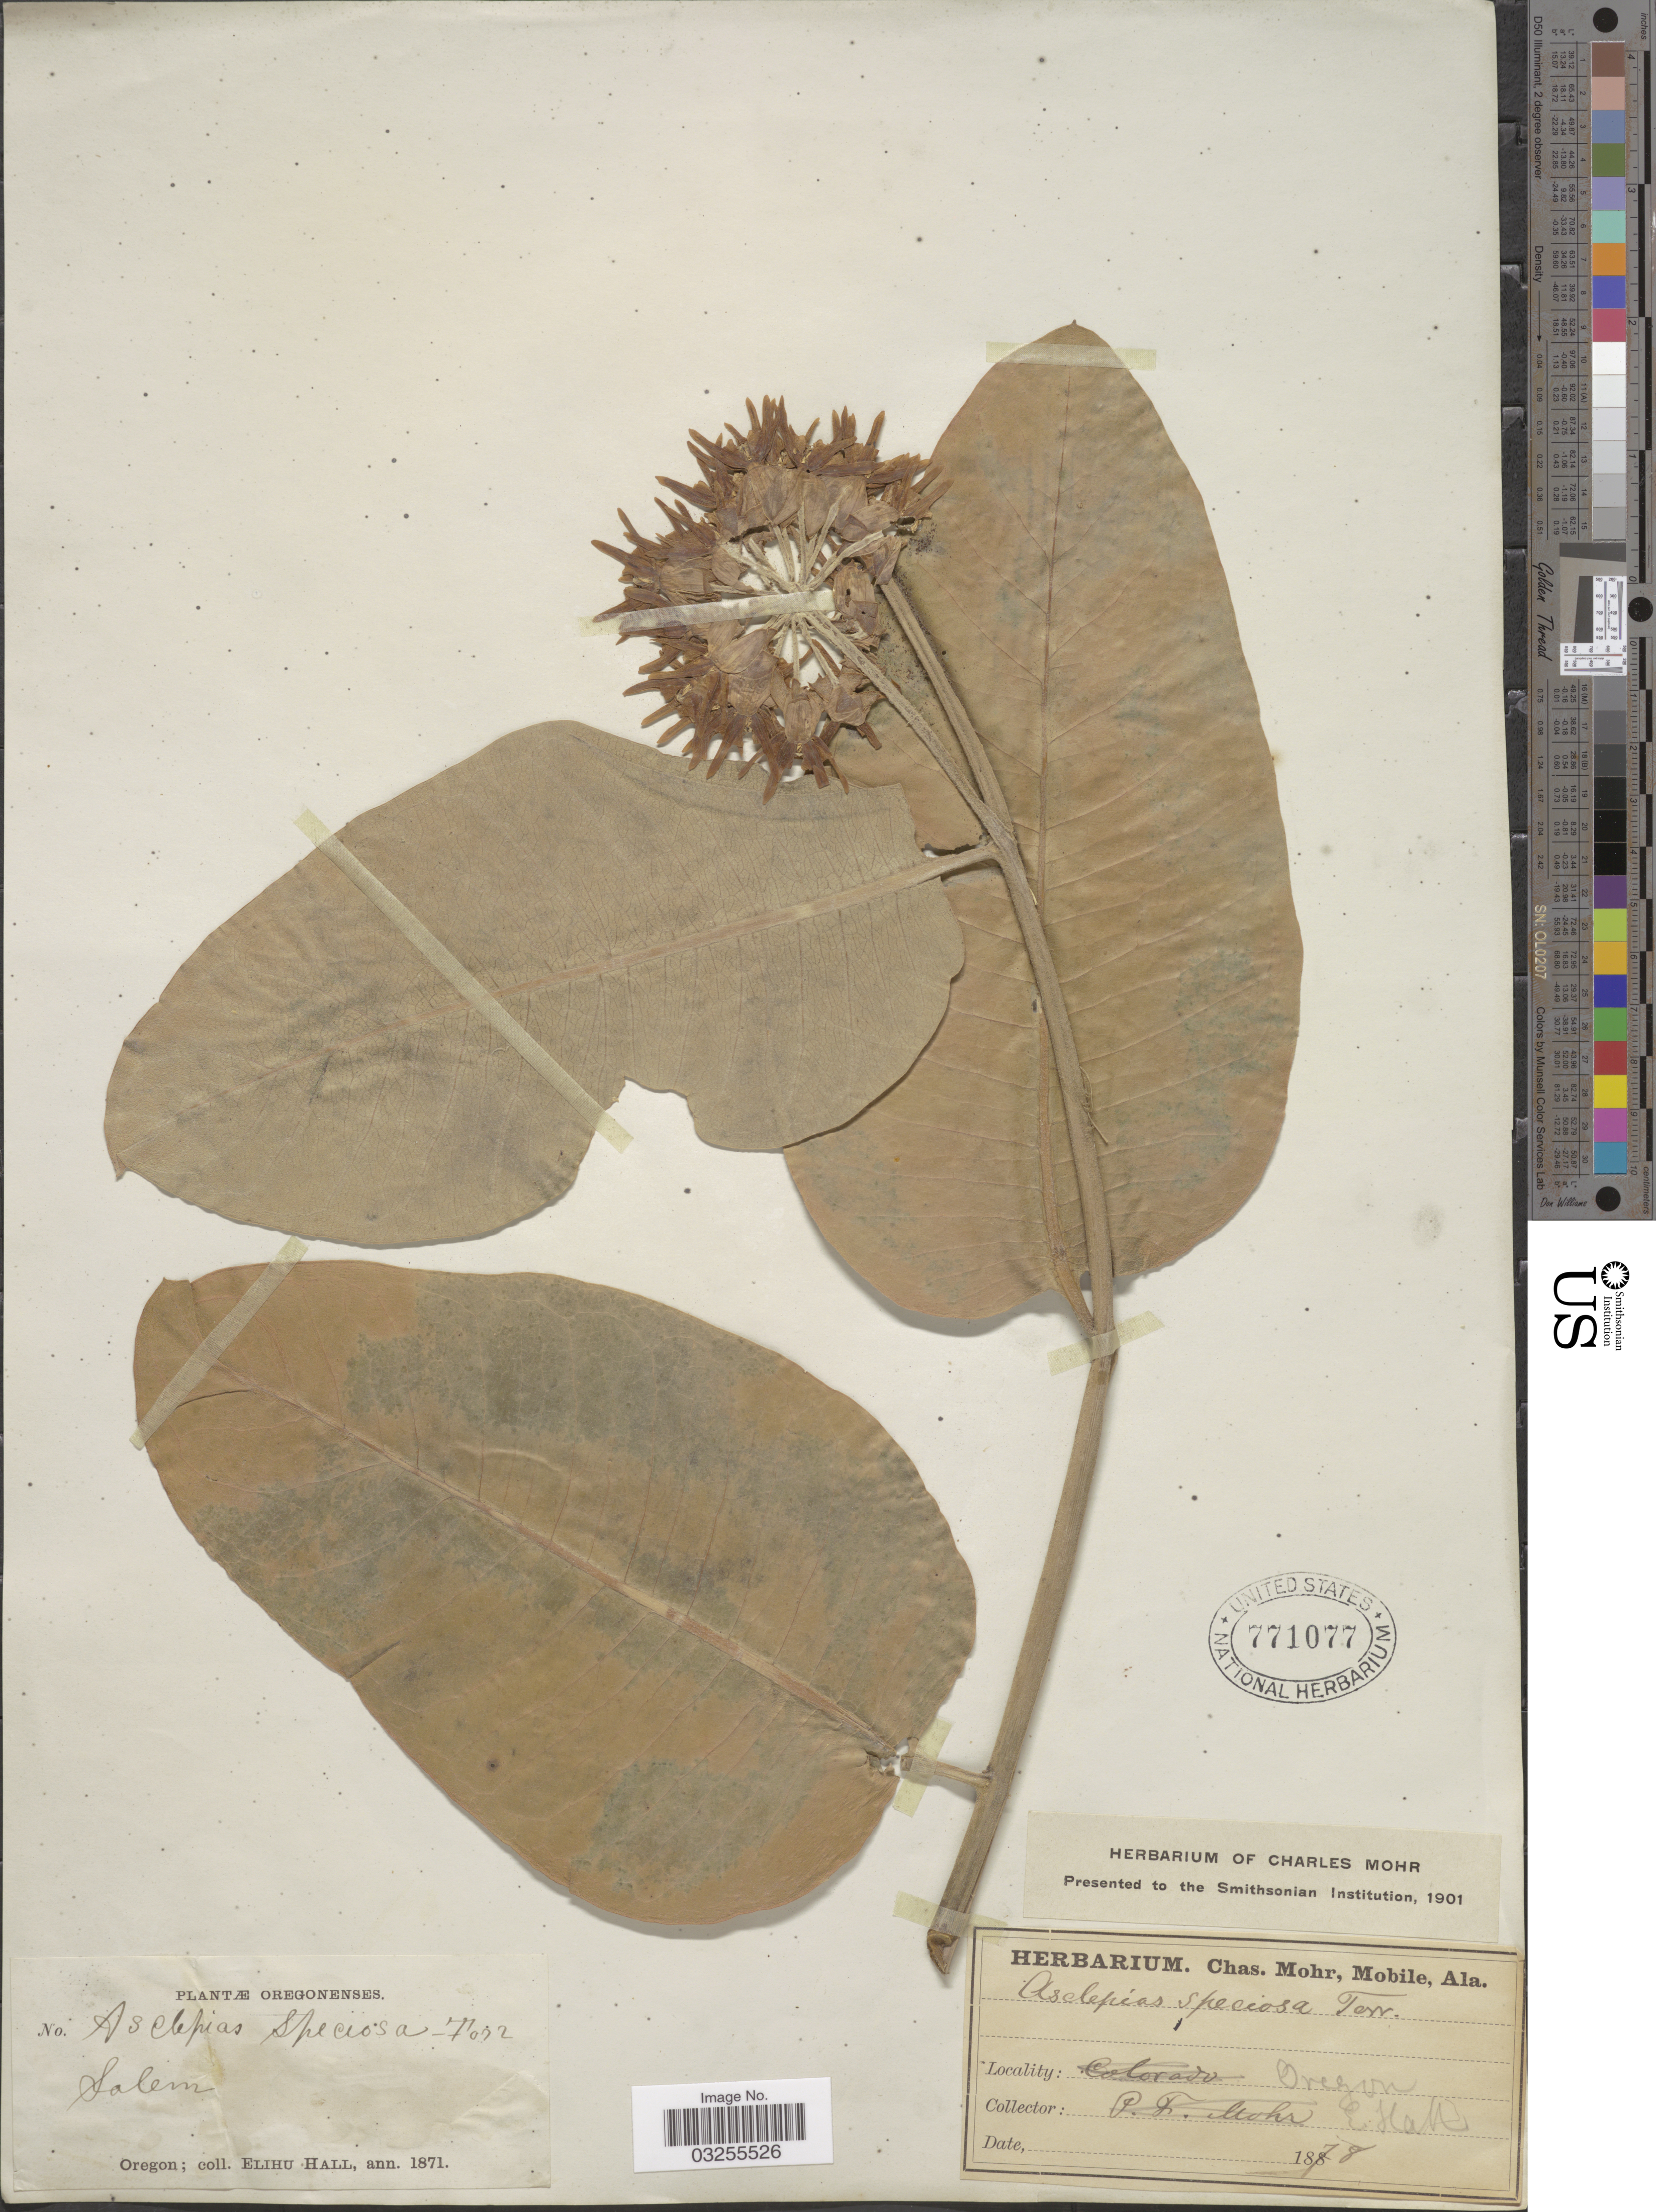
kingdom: Plantae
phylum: Tracheophyta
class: Magnoliopsida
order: Gentianales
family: Apocynaceae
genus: Asclepias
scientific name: Asclepias speciosa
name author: Torr.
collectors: E. Hall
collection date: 1871/1878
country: United States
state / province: Oregon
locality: Salem.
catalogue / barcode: US 771077